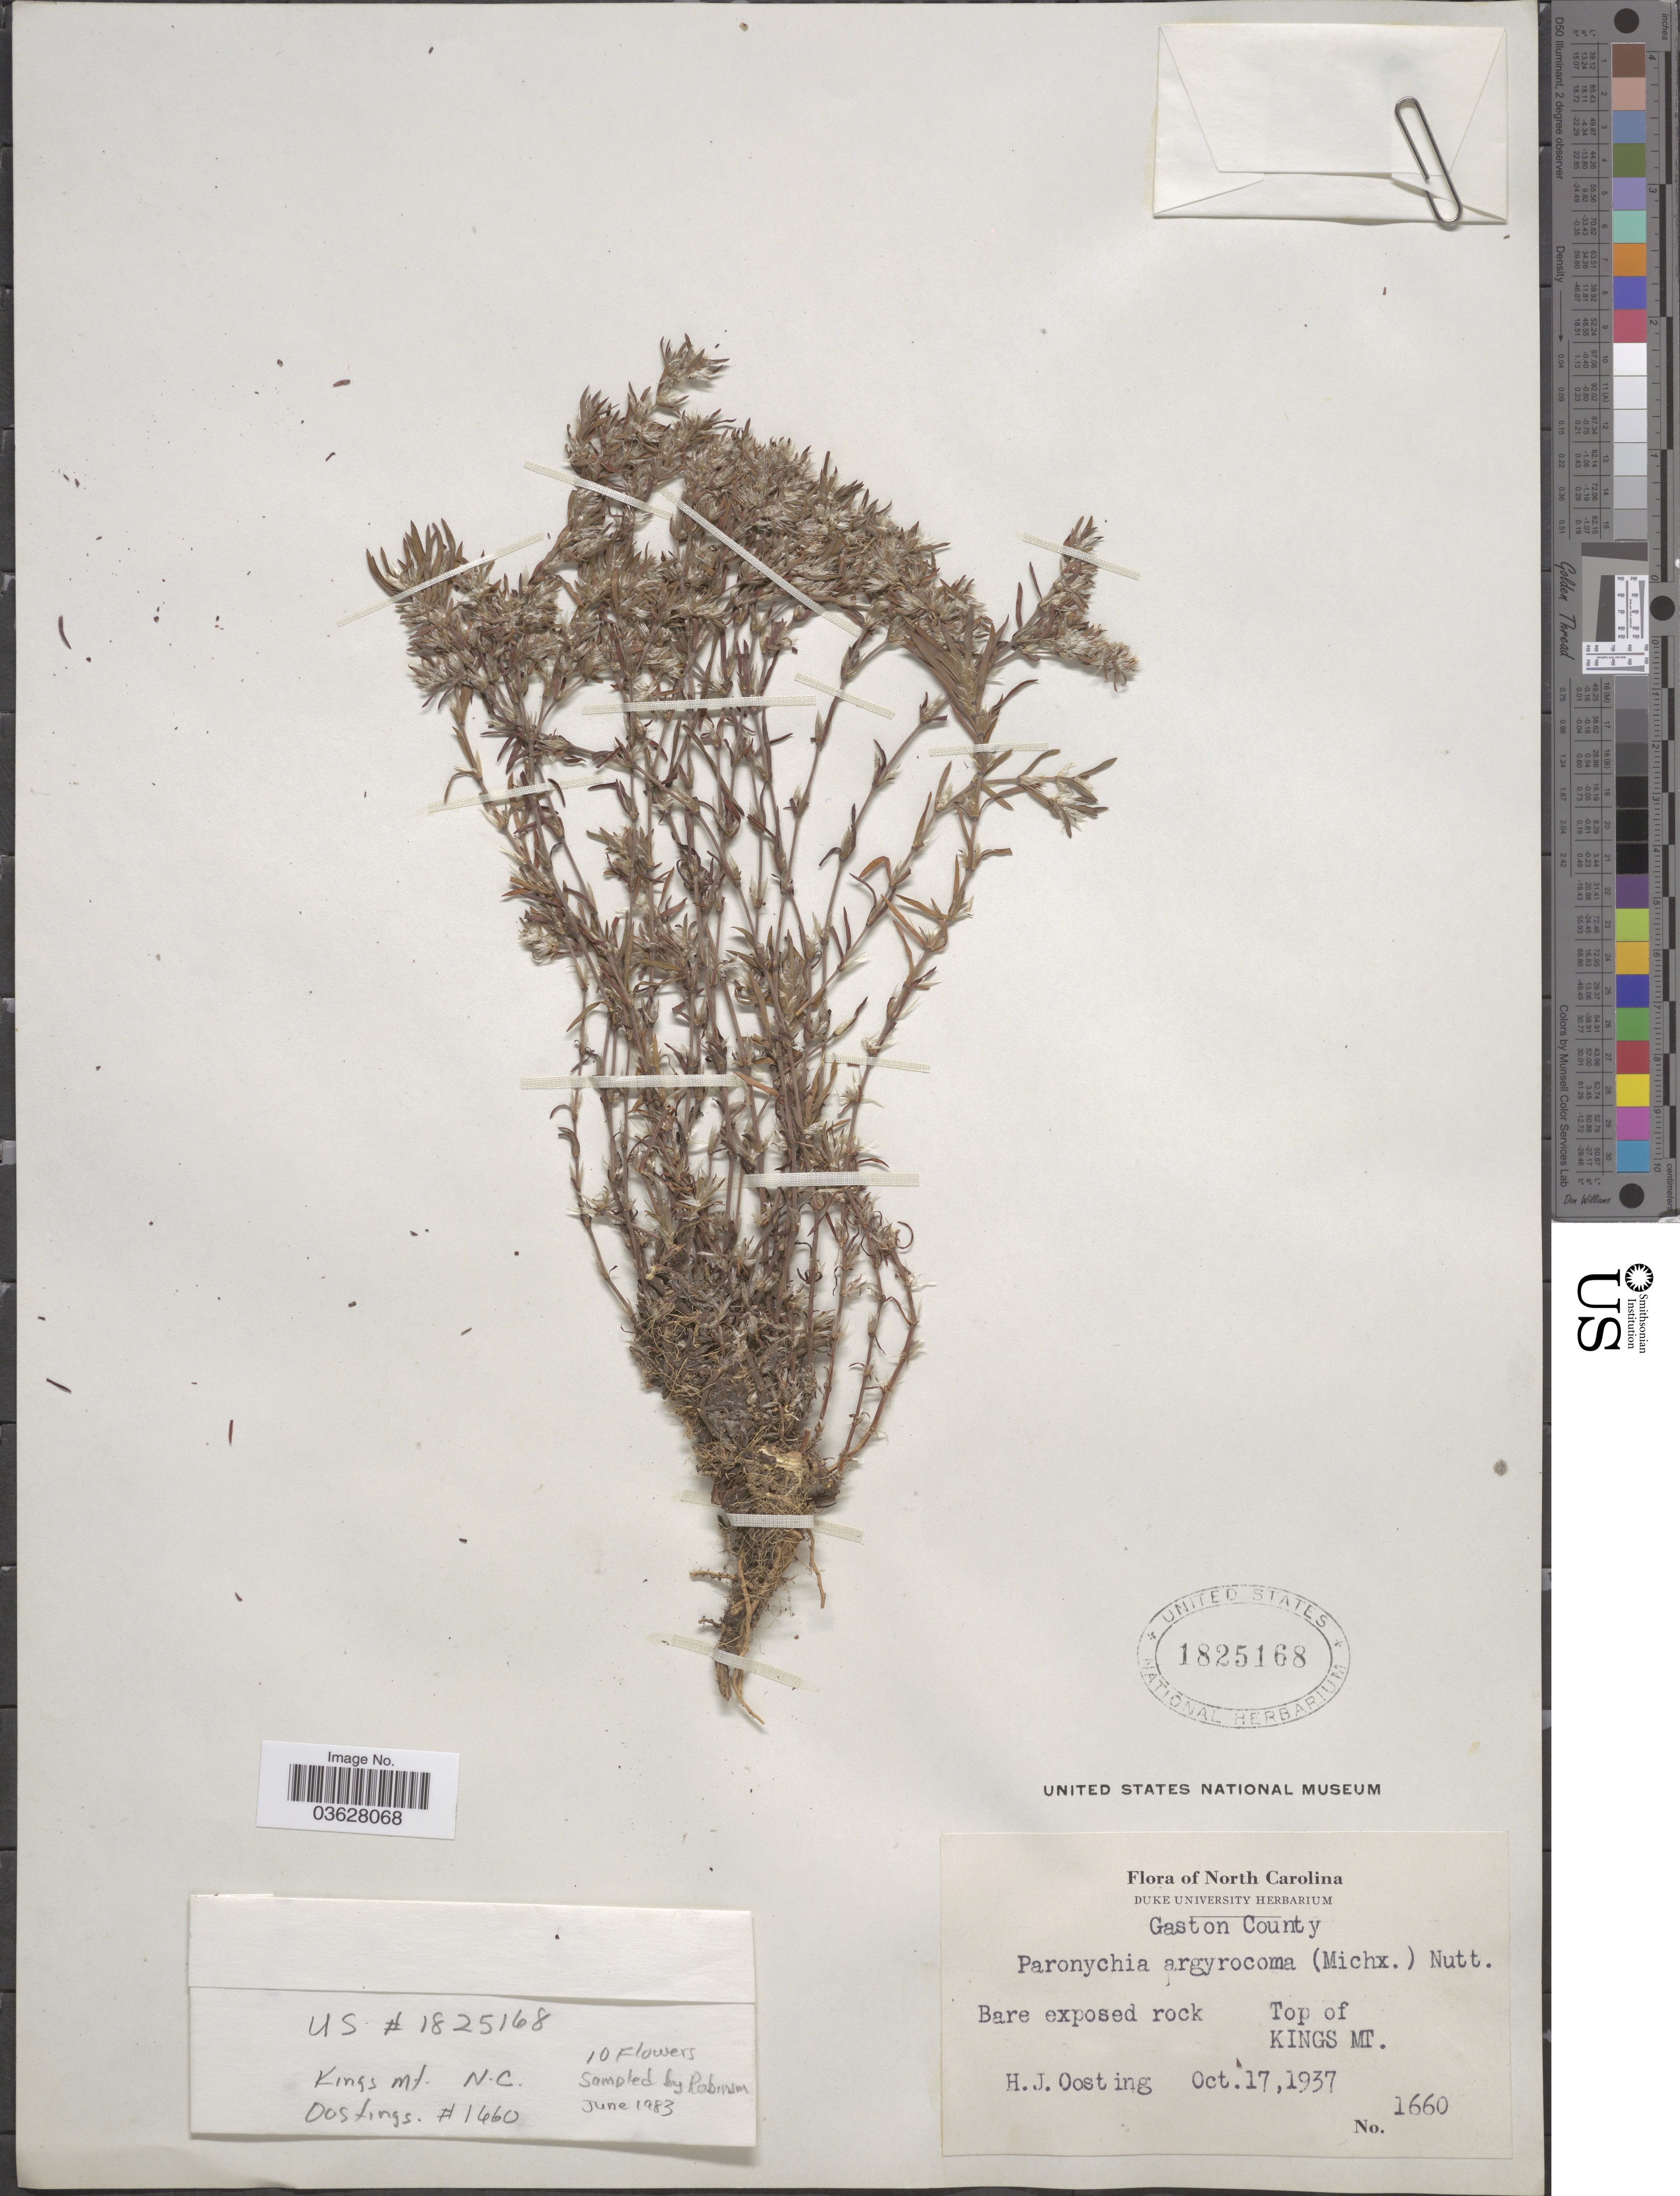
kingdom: Plantae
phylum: Tracheophyta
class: Magnoliopsida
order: Caryophyllales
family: Caryophyllaceae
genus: Paronychia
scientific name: Paronychia argyrocoma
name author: (Michx.) Nutt.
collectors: H. Oosting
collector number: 1660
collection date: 1937-10-17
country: United States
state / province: North Carolina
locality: Gaston County. Top of Kings Mt.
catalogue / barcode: US 1825168